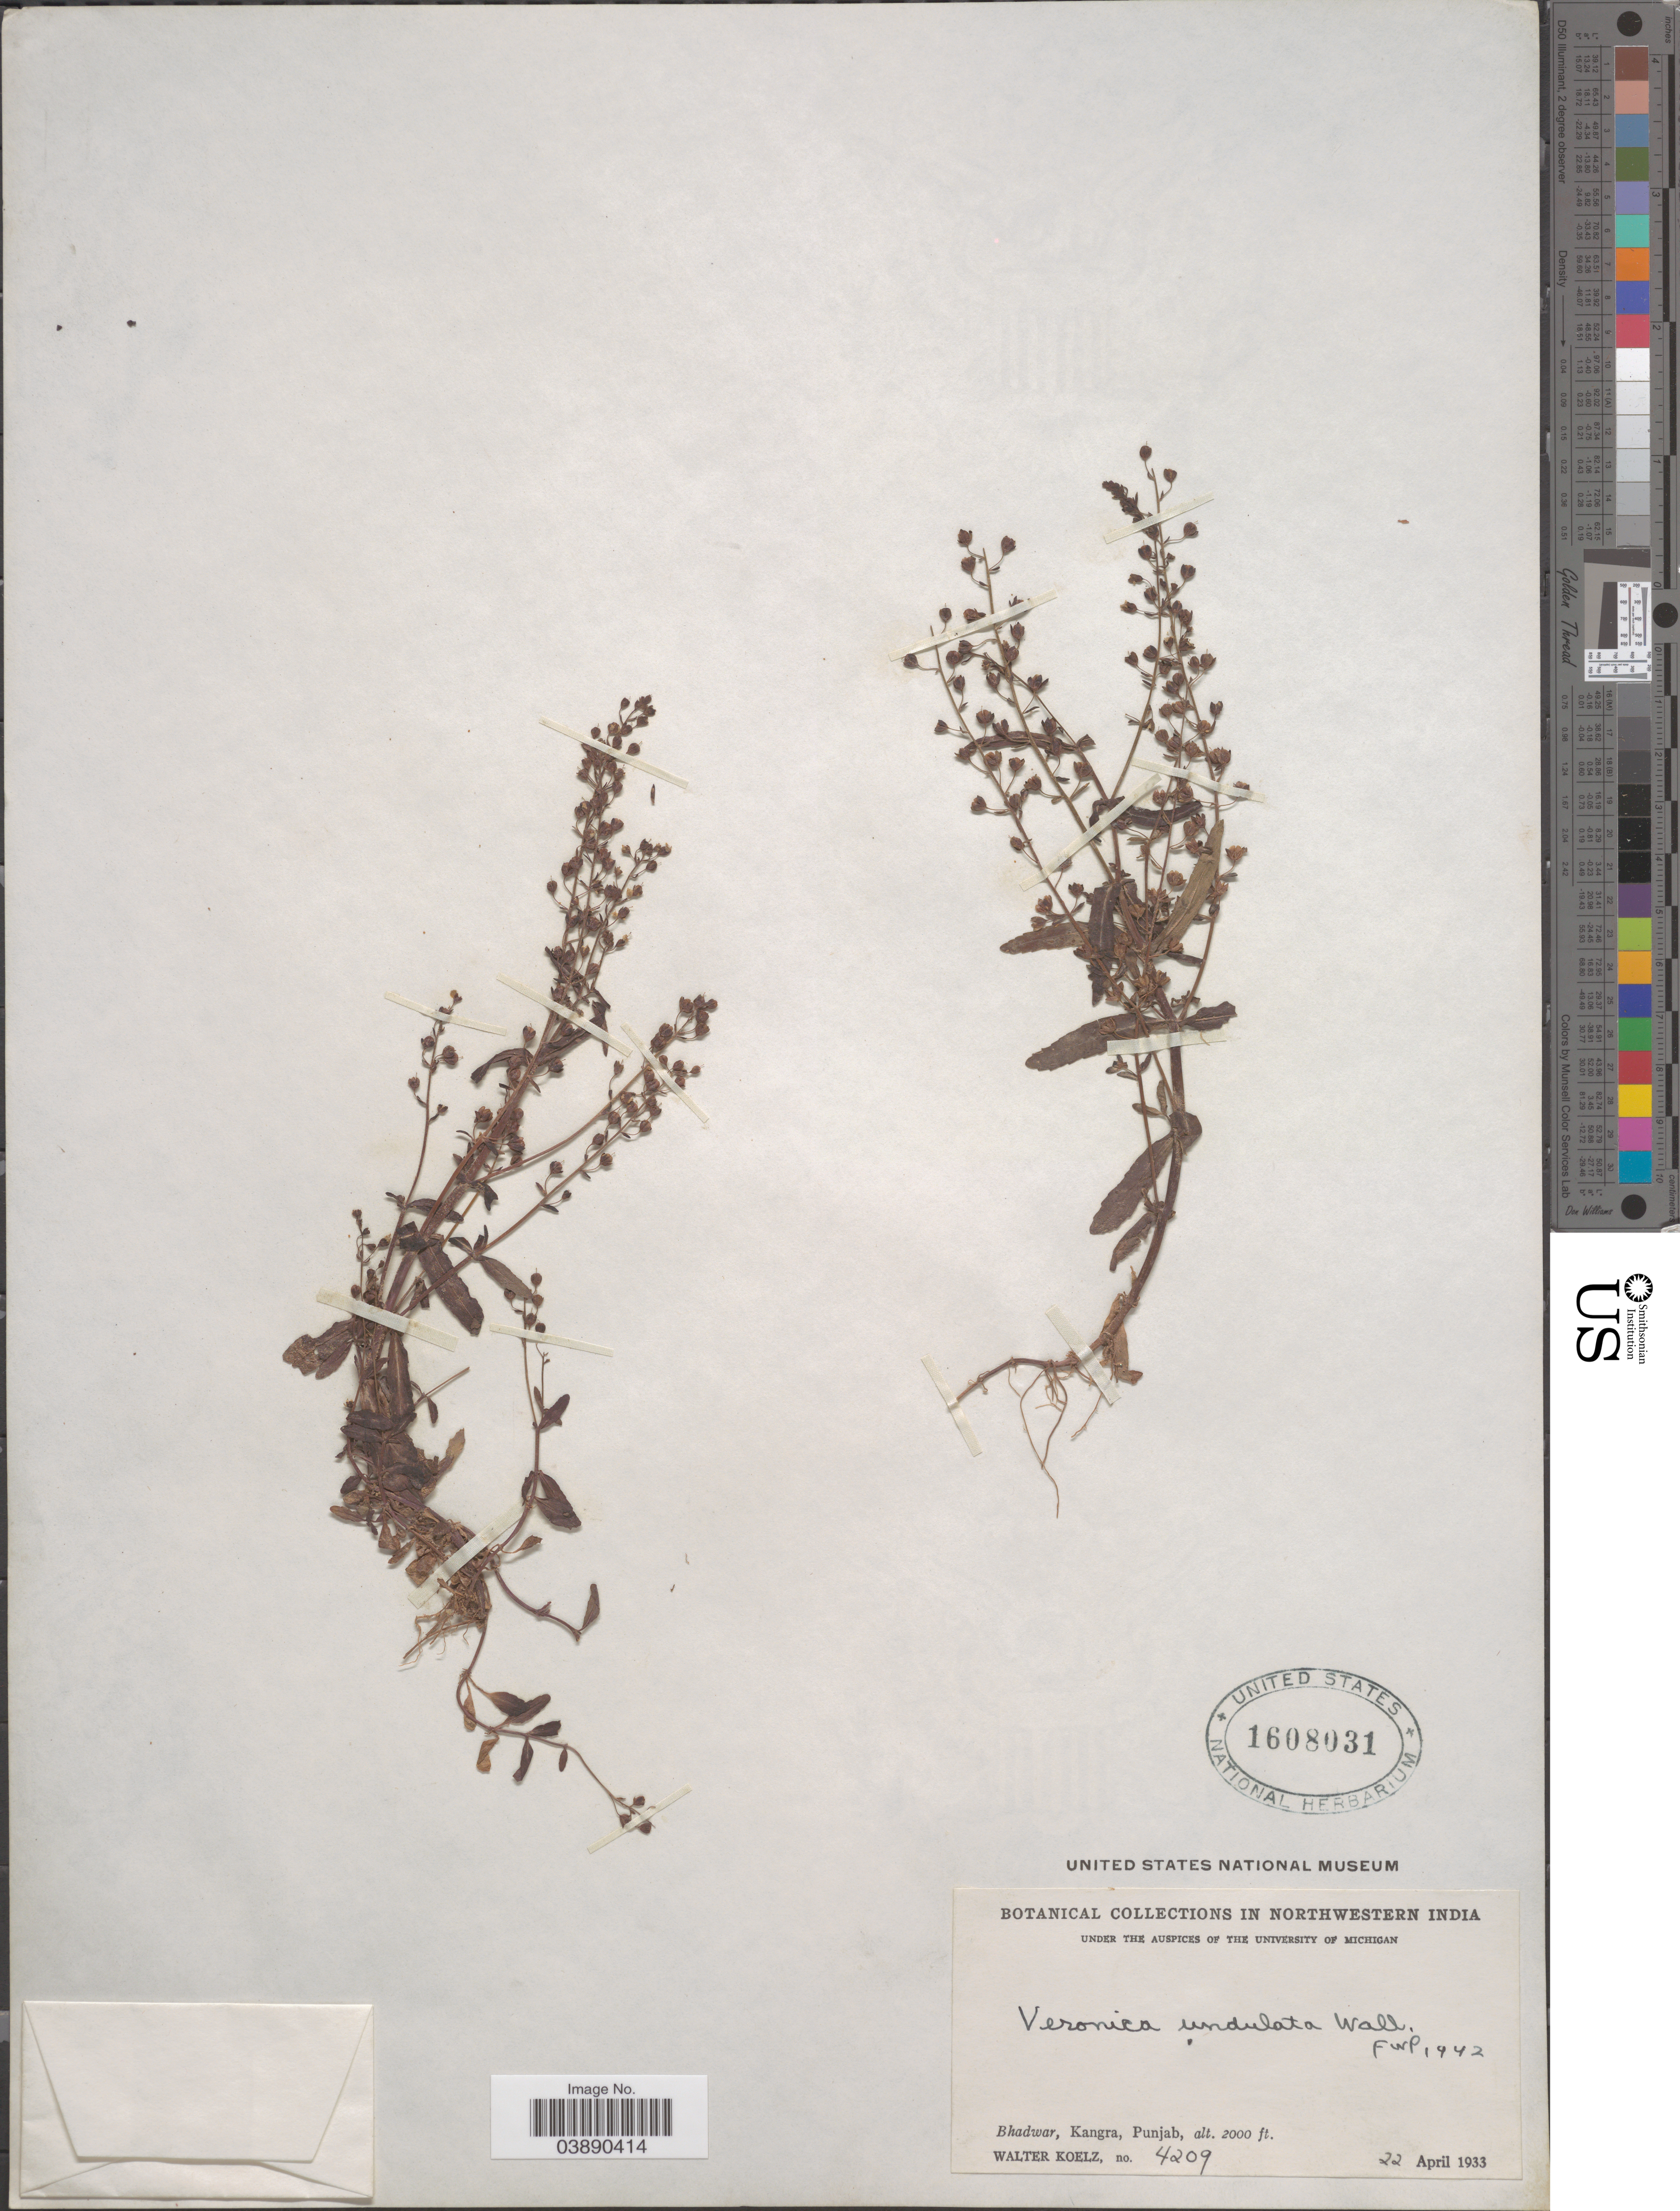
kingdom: Plantae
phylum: Tracheophyta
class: Magnoliopsida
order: Lamiales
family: Plantaginaceae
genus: Veronica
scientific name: Veronica undulata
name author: Wall.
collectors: W. N. Koelz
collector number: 4209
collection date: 1933-04-22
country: India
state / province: Punjab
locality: Northwestern India. Bhadwar, Kangra.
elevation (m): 610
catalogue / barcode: US 1608031